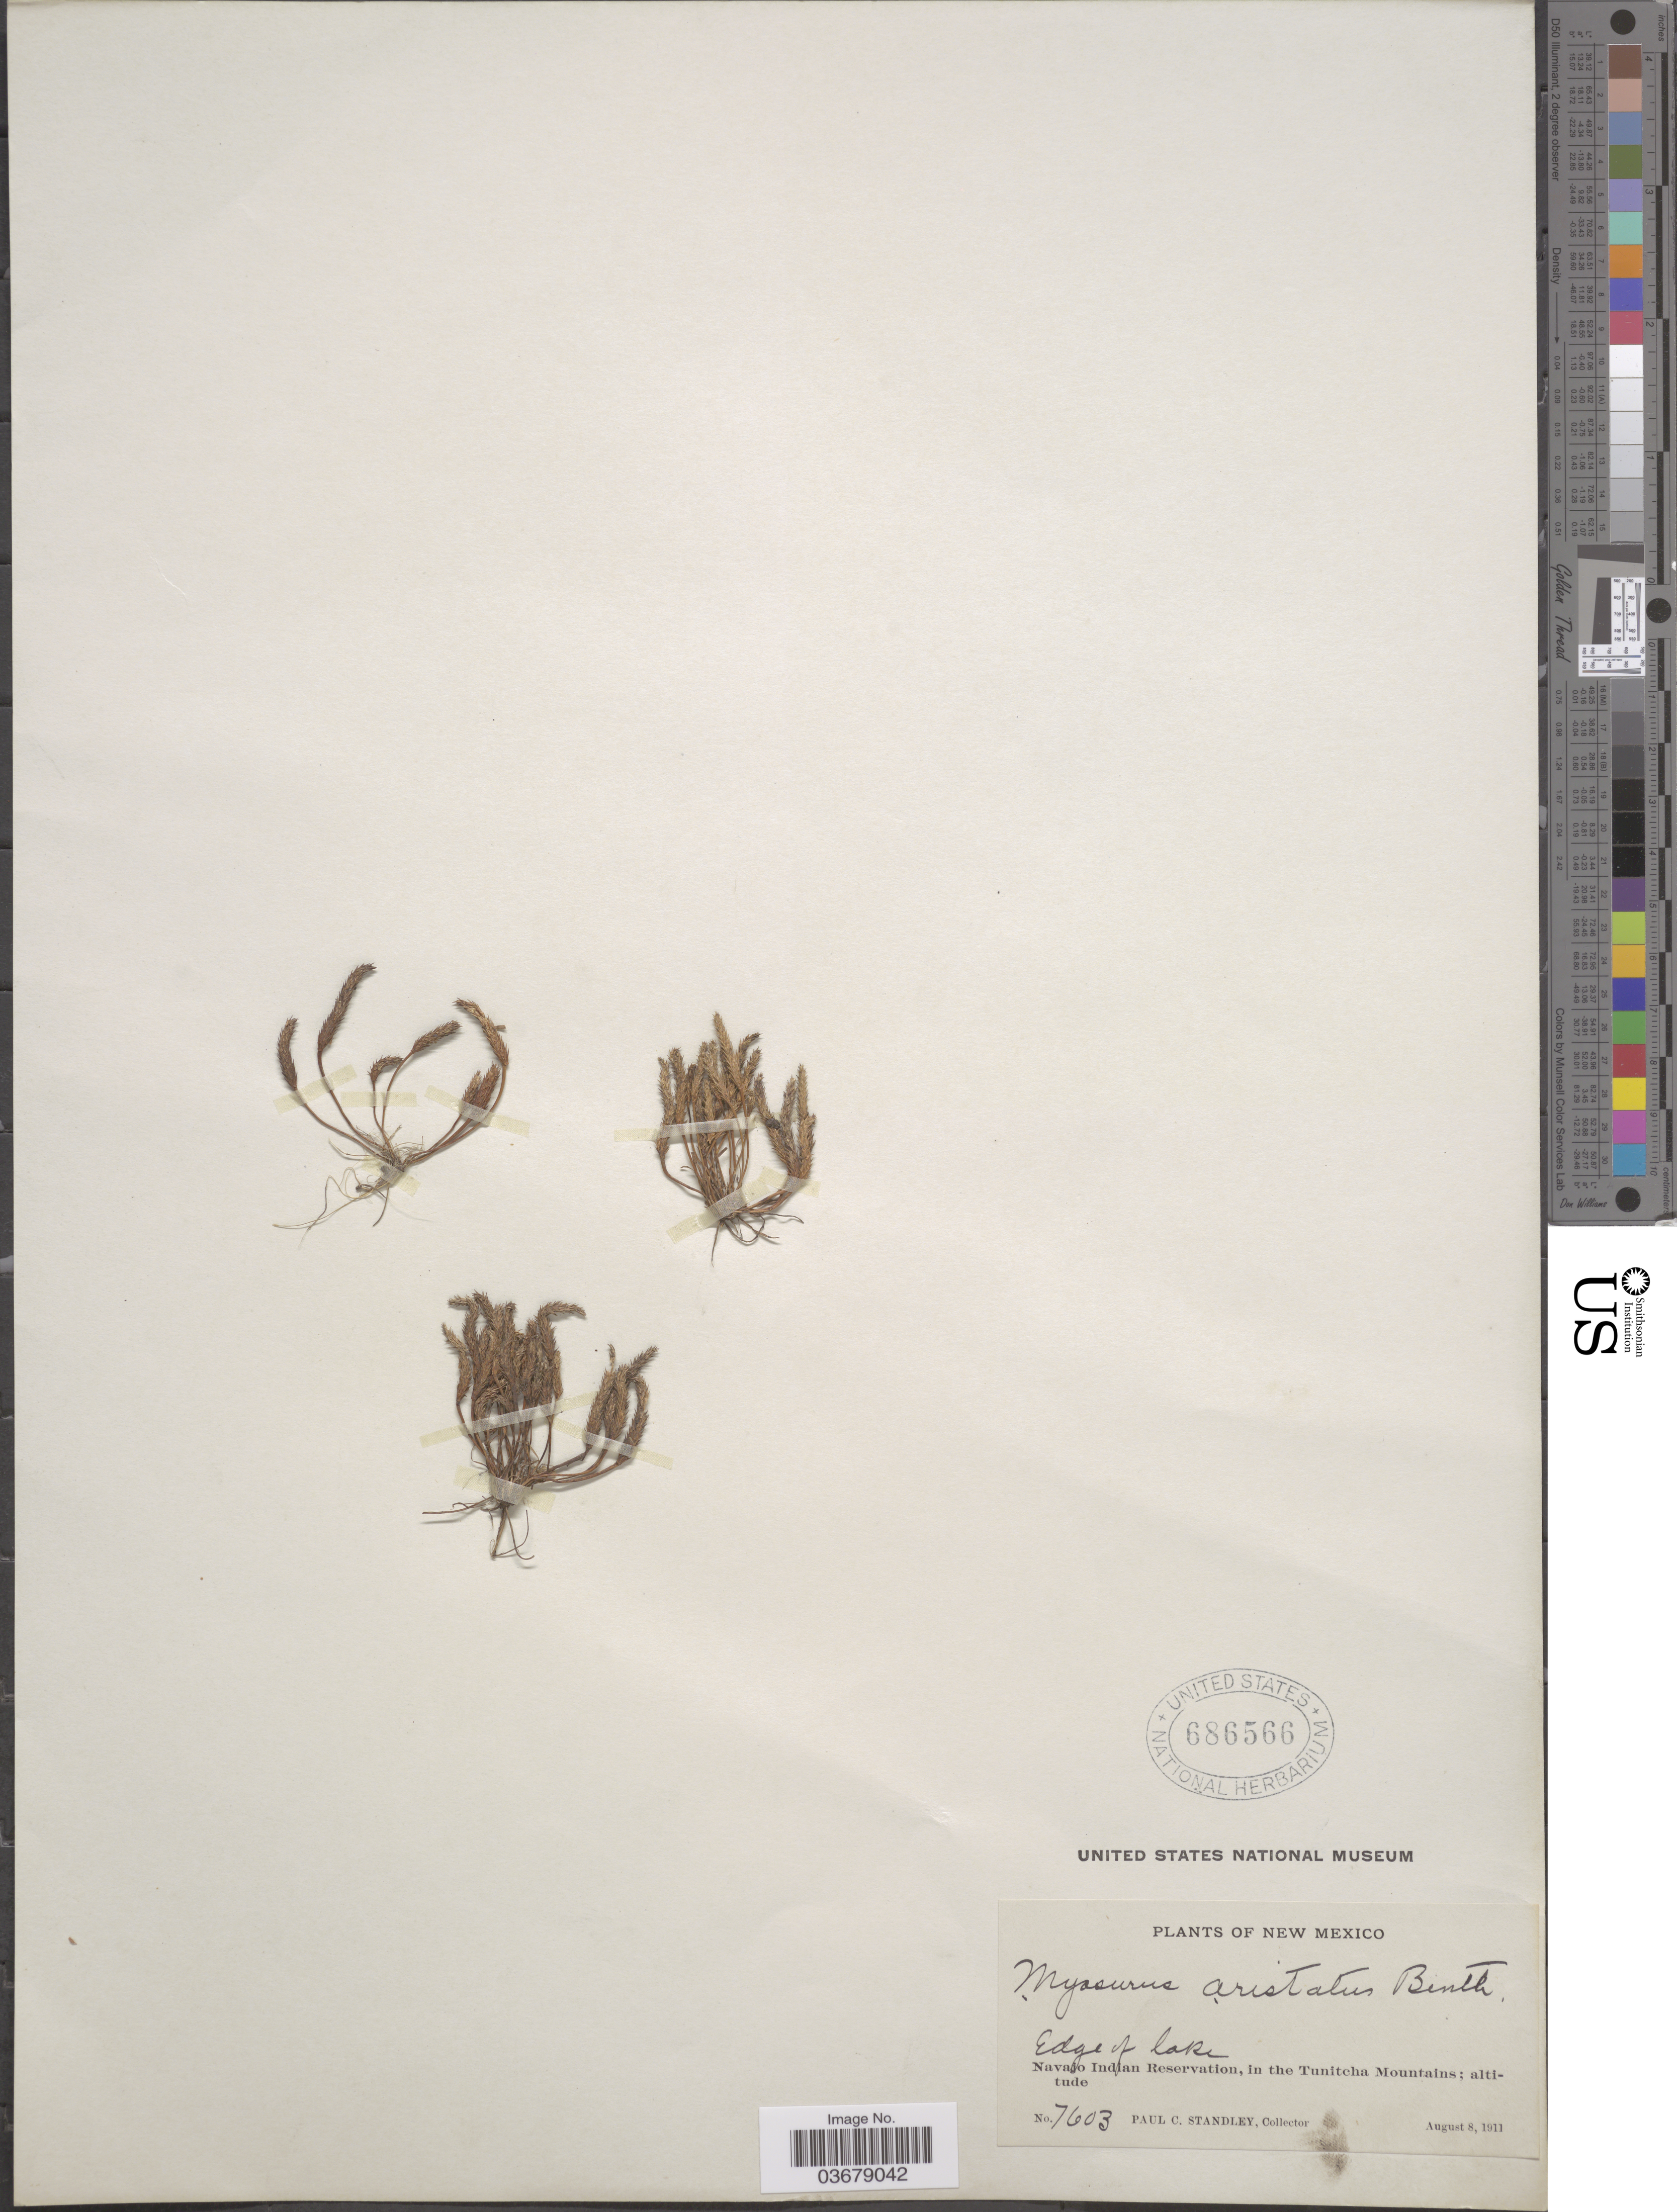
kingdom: Plantae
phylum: Tracheophyta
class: Magnoliopsida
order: Ranunculales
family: Ranunculaceae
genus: Myosurus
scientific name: Myosurus aristatus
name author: Benth.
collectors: P. C. Standley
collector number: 7603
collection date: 1911-08-08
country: United States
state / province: New Mexico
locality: Navajo Indian Reservation, in the Tunitcha Mountains.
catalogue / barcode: US 686566